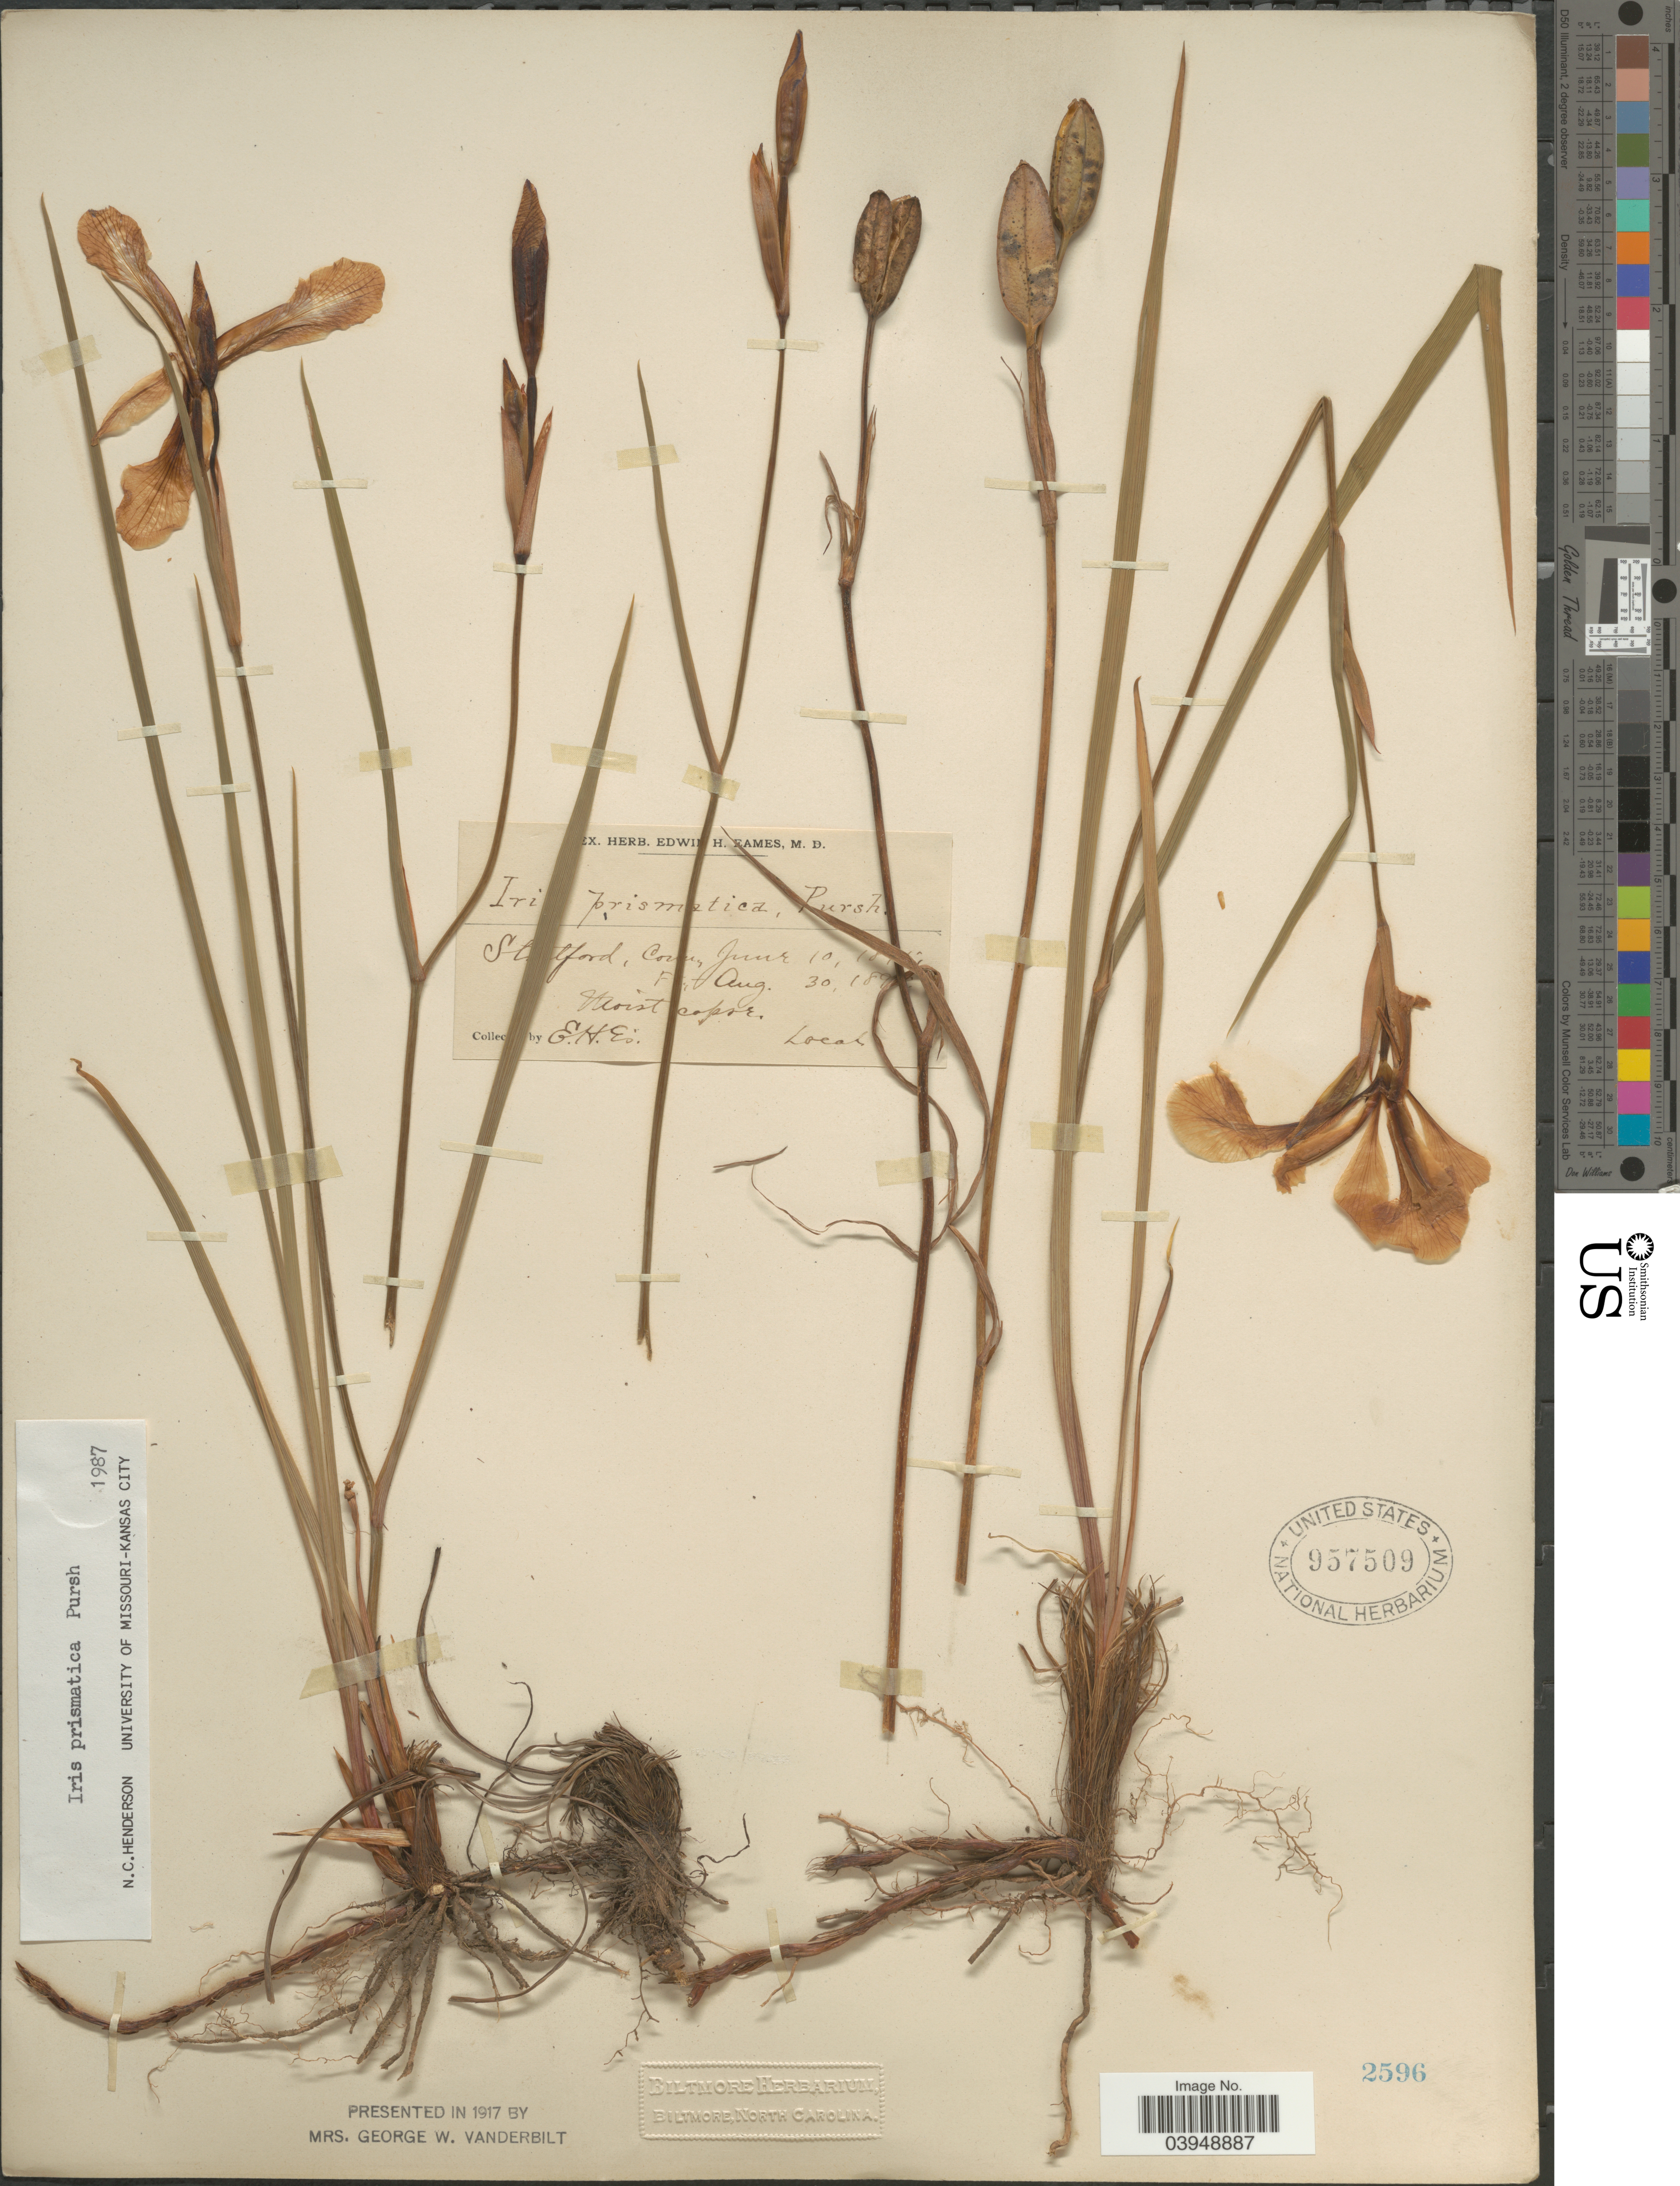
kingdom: Plantae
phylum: Tracheophyta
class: Liliopsida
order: Asparagales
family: Iridaceae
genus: Iris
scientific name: Iris prismatica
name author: Pursh ex Ker Gawl.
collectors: E. H. Eames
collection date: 1887-06-10/1891-08-30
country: United States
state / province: Connecticut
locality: Stratford.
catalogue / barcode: US 957509